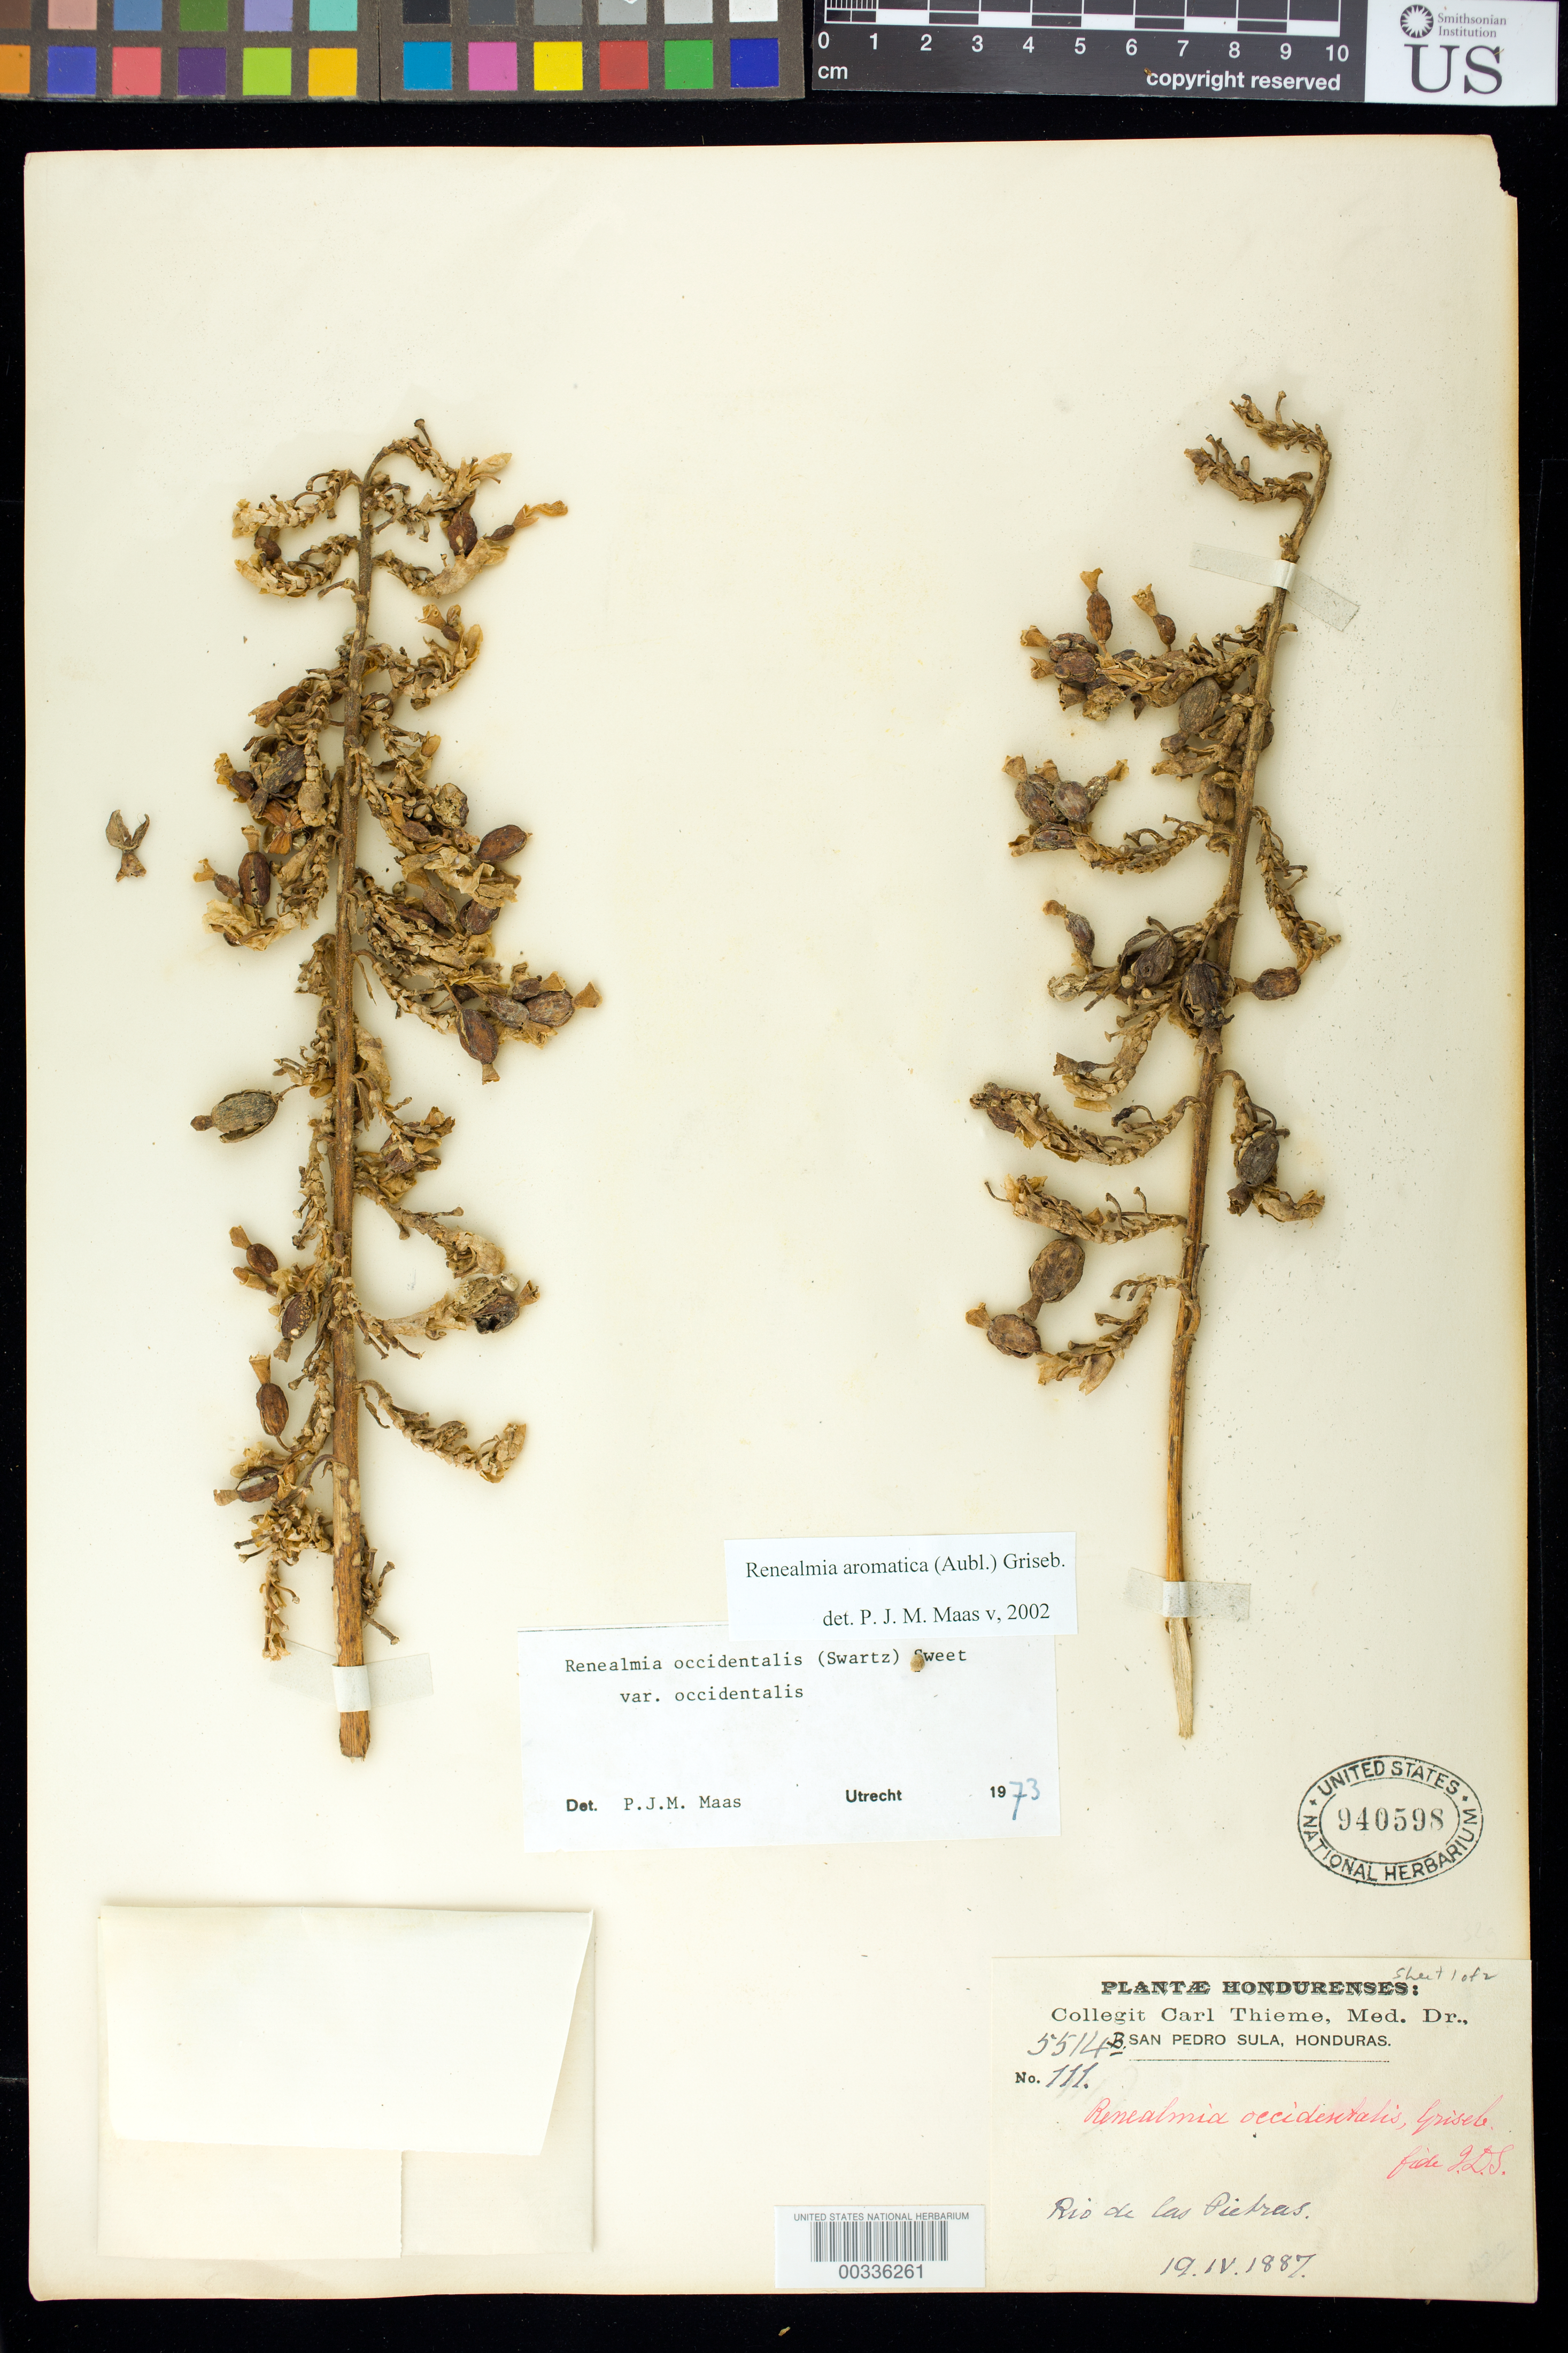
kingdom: Plantae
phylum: Tracheophyta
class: Liliopsida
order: Zingiberales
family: Zingiberaceae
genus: Renealmia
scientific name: Renealmia aromatica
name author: (Aubl.) Griseb.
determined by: Maas, Paul J. M.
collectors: C. Thieme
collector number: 111 / 5514b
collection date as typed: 19 Apr 1887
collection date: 1887-04-19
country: Honduras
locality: San Pedro Sula, rio de Las Pietras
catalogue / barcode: US 940598